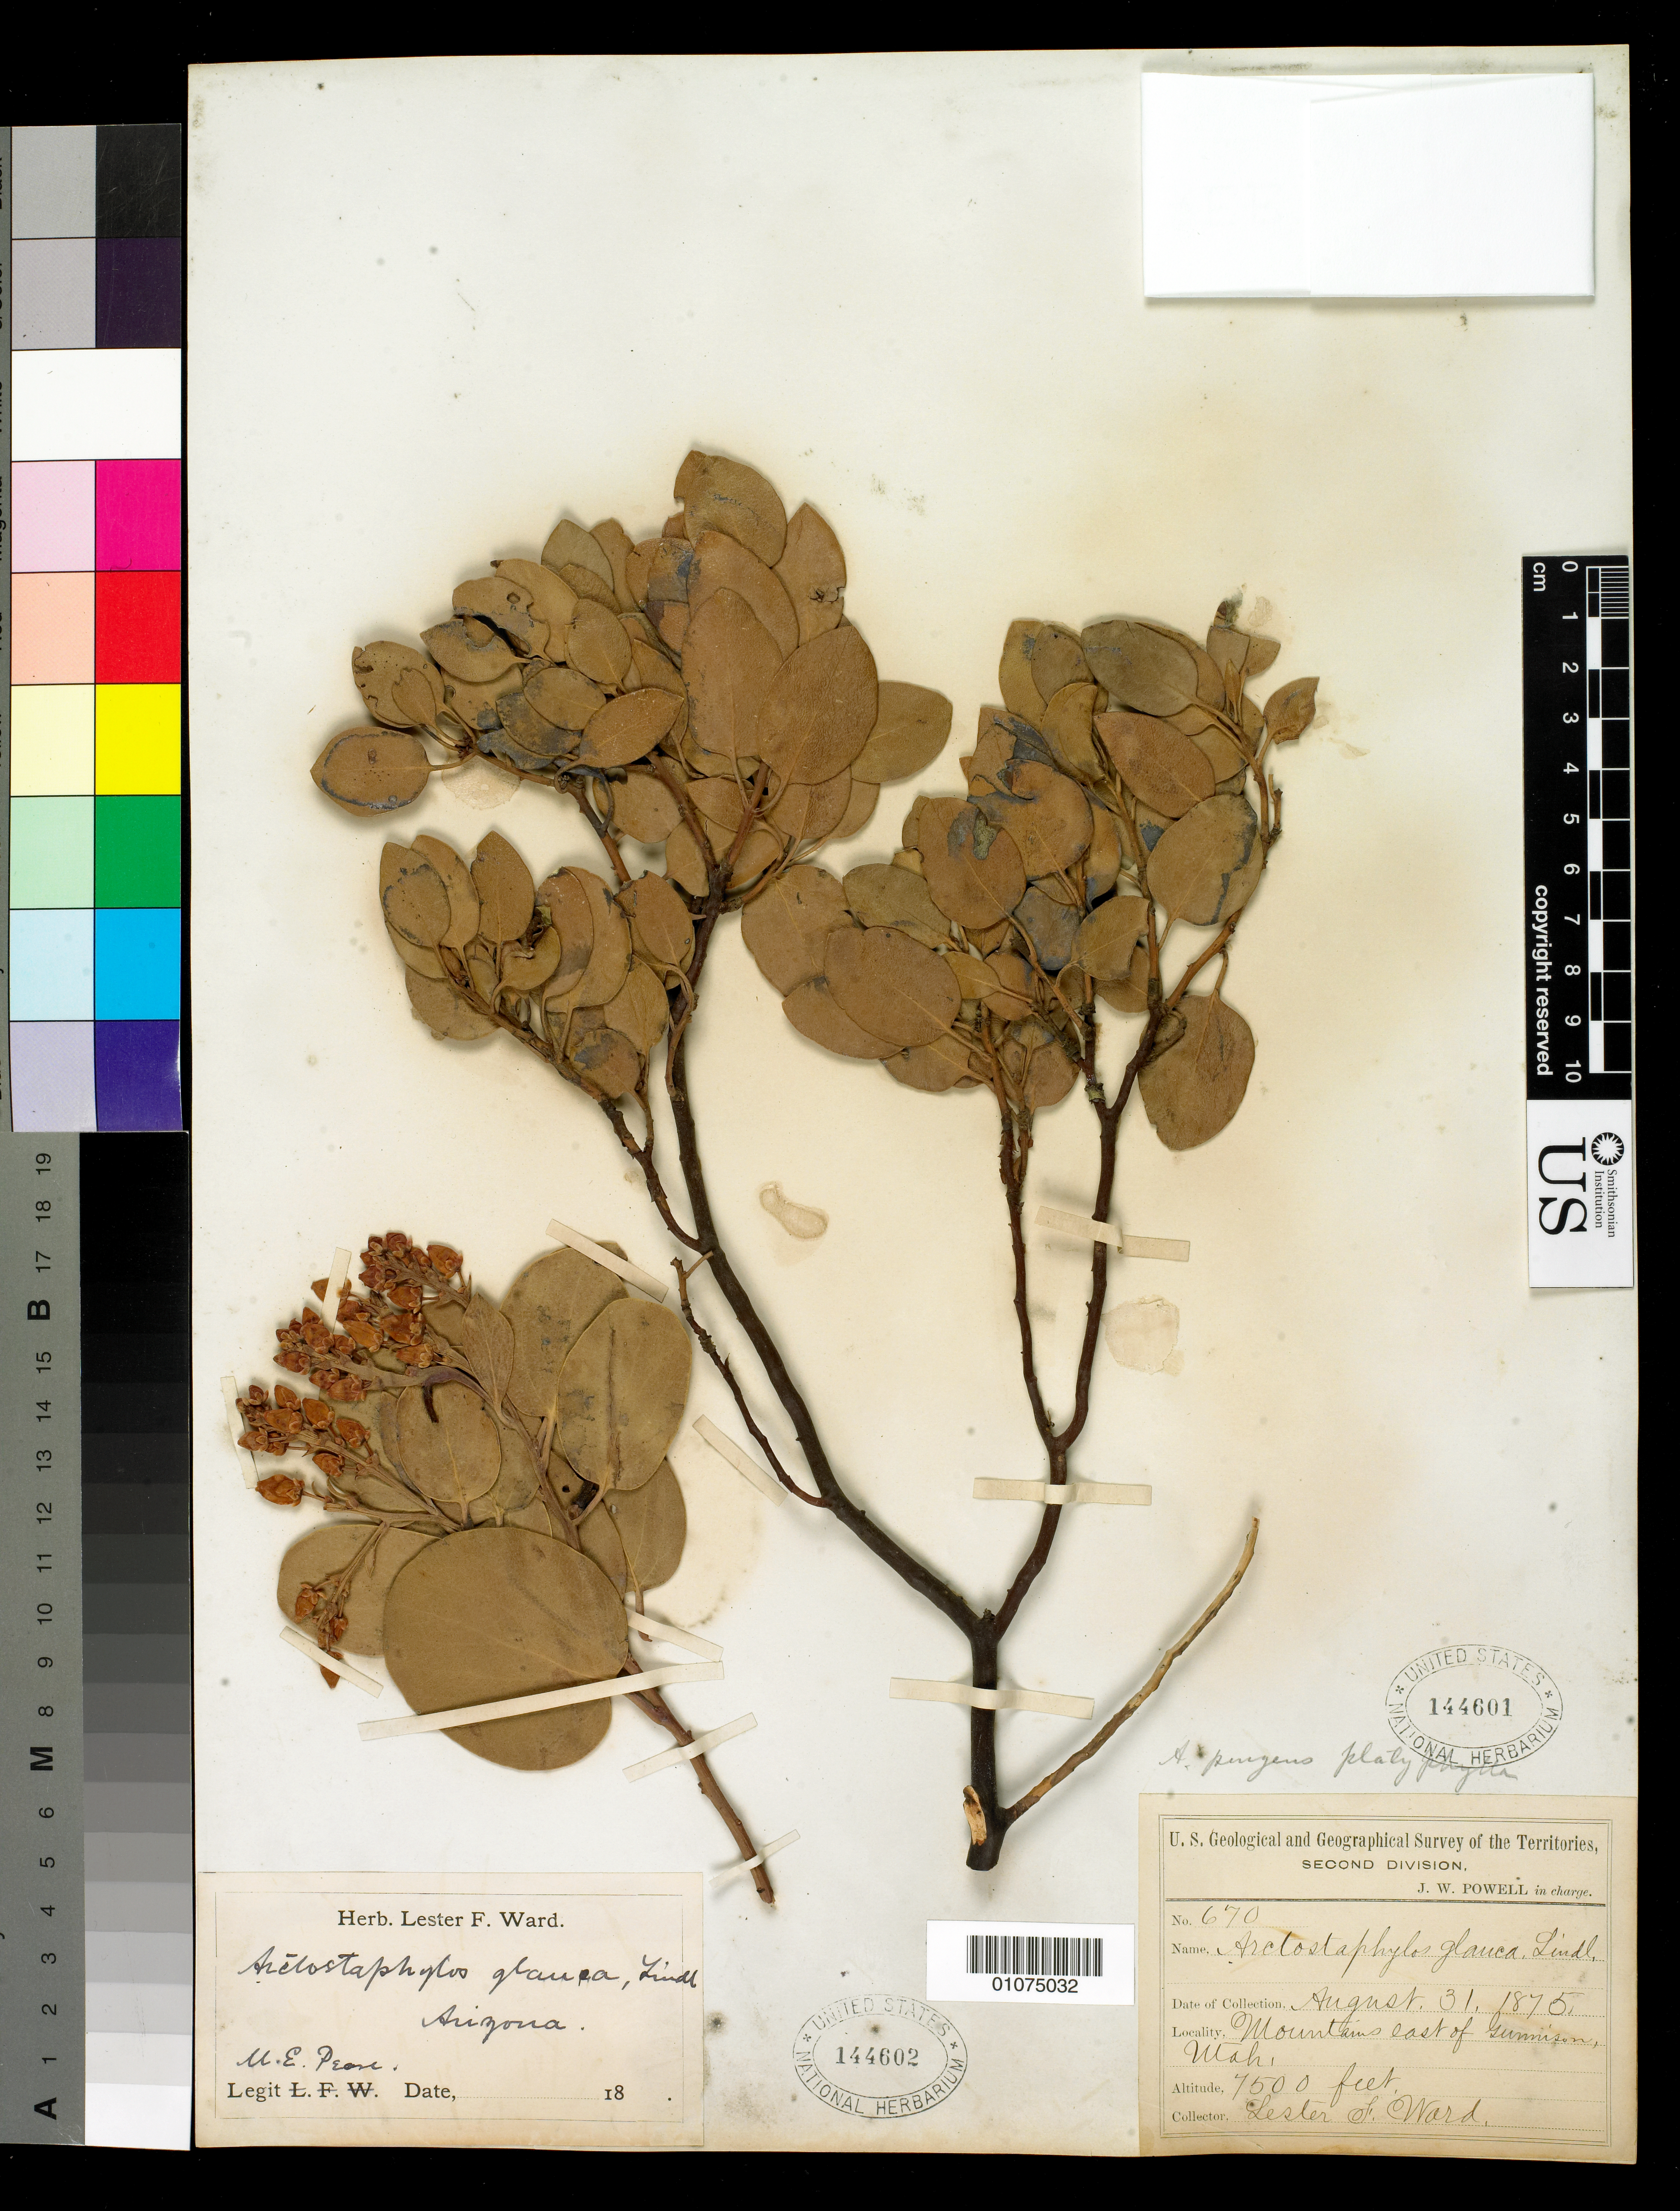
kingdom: Plantae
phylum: Tracheophyta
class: Magnoliopsida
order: Ericales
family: Ericaceae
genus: Arctostaphylos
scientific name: Arctostaphylos platyphylla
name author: (A. Gray) Kuntze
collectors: L. F. Ward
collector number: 670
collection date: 1875-08-31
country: United States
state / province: Utah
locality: Gunnison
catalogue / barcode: US 144601